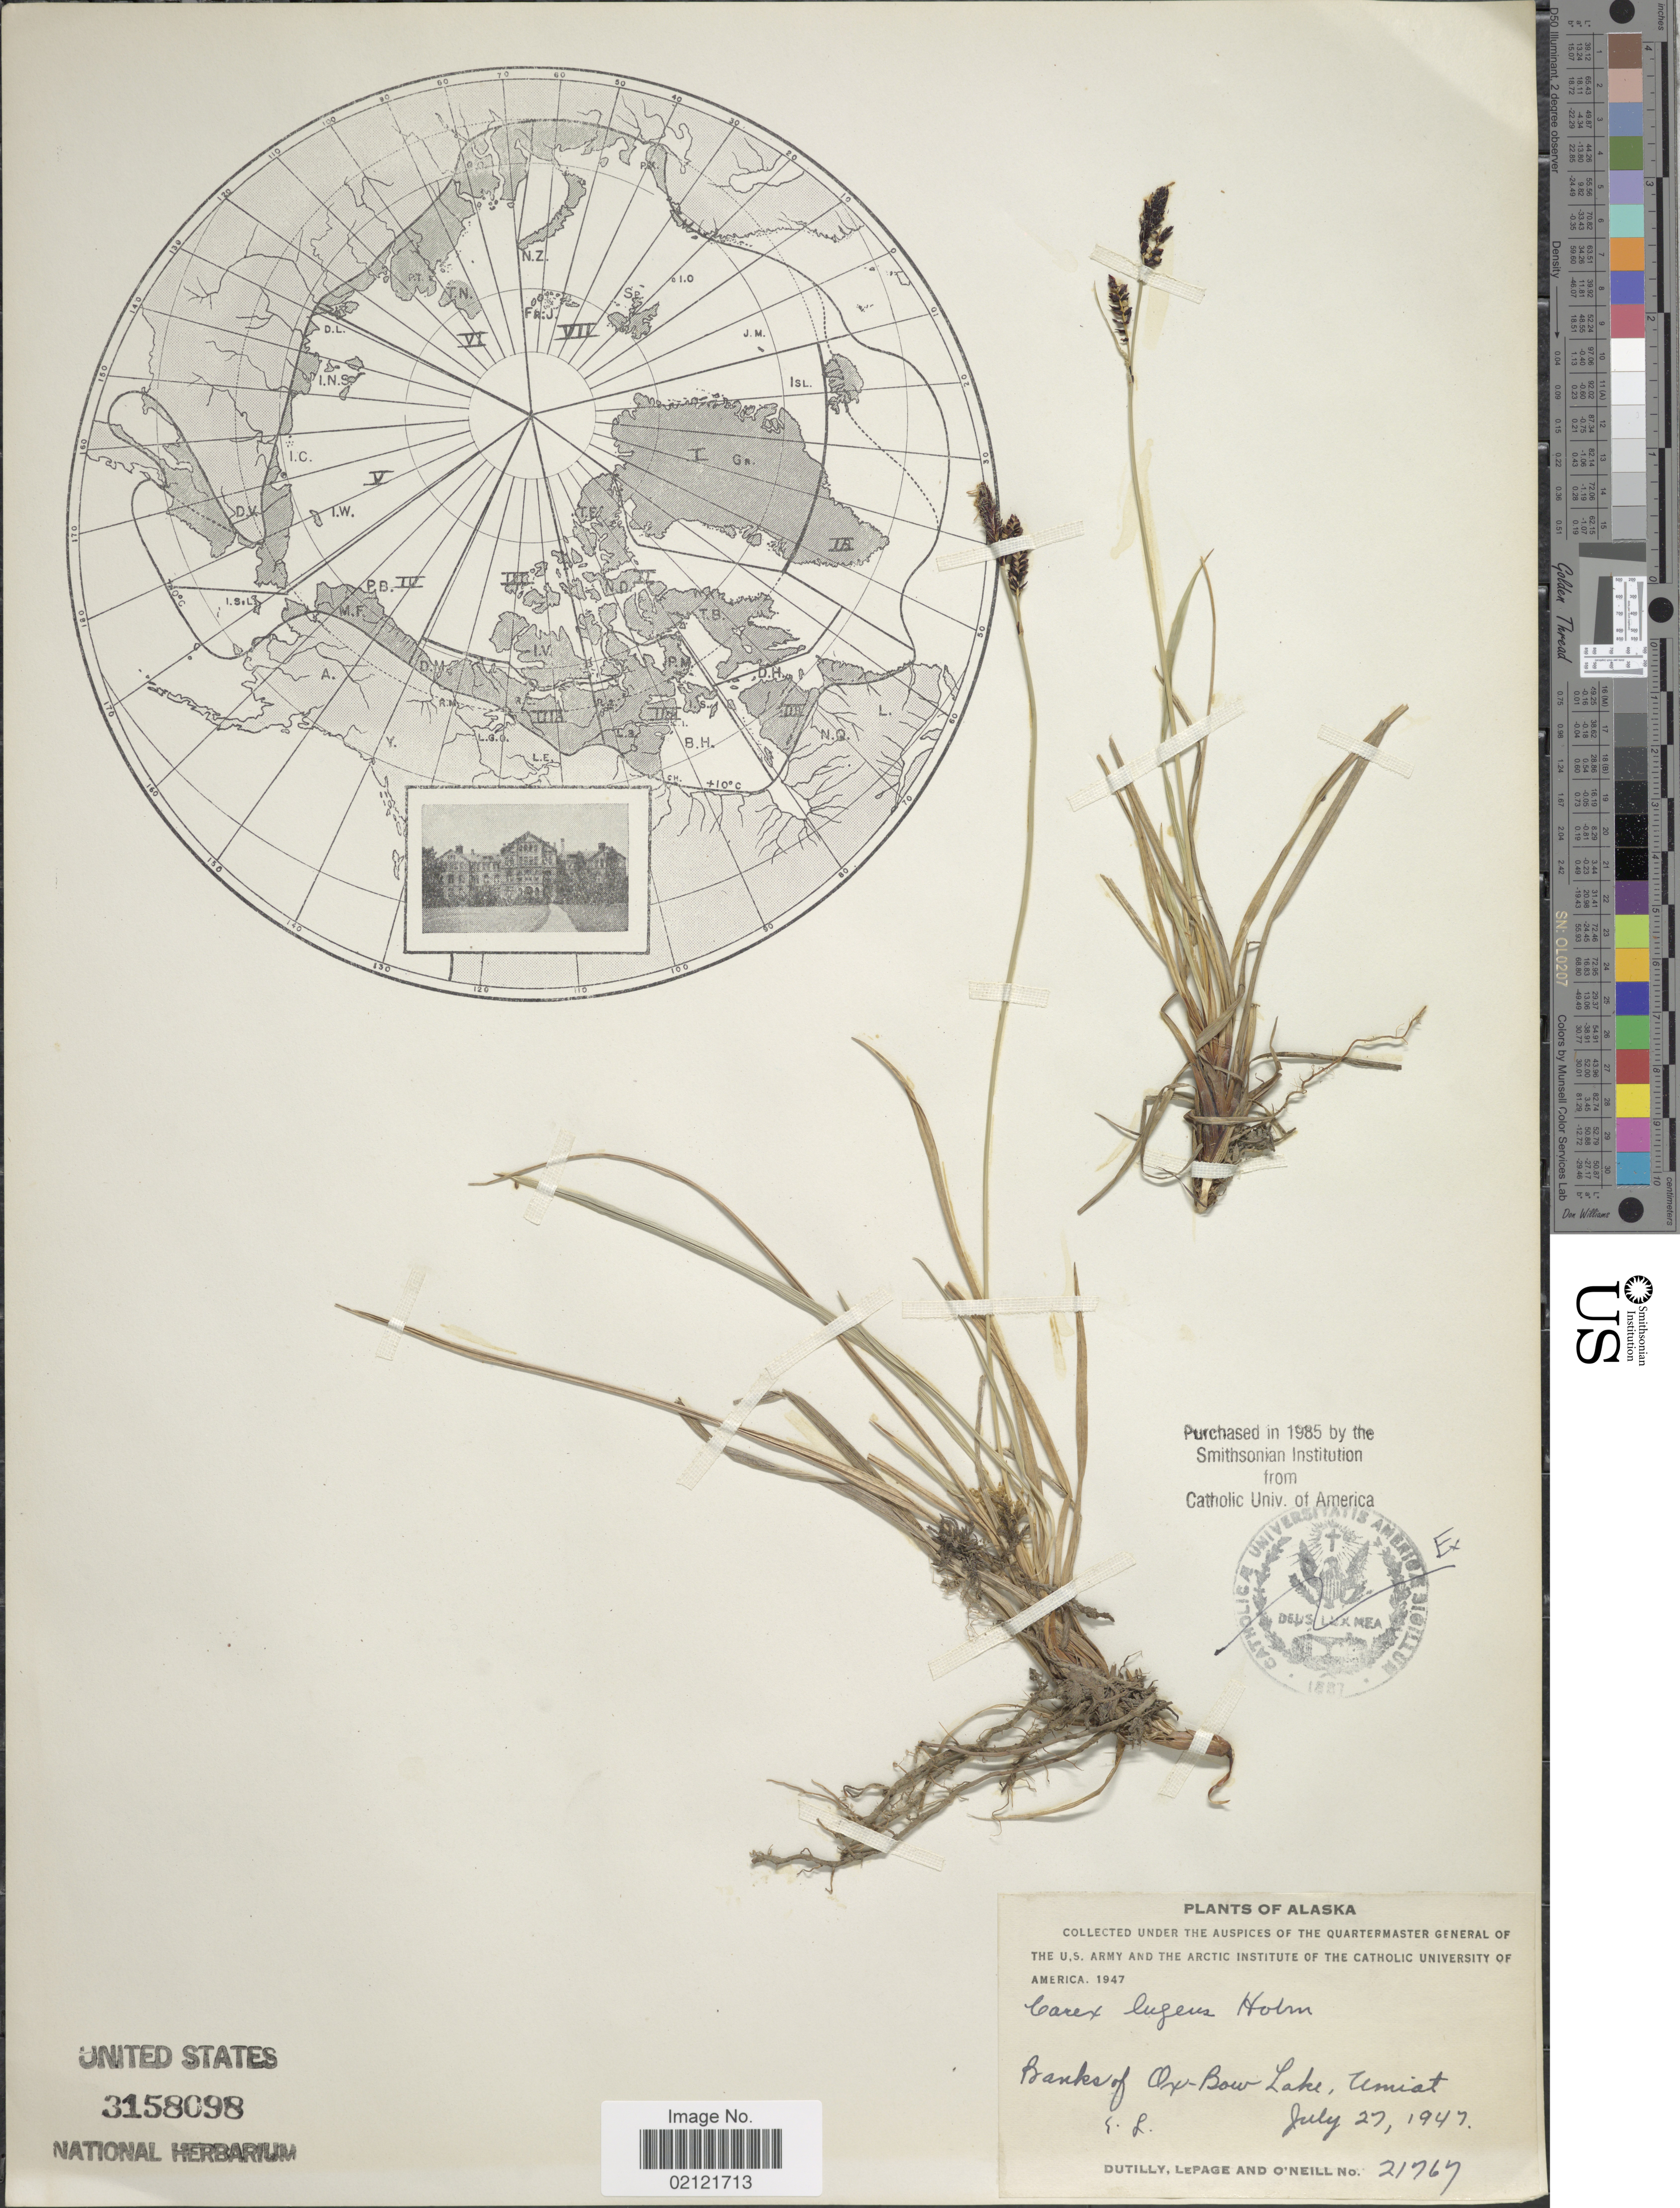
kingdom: Plantae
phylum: Tracheophyta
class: Liliopsida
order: Poales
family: Cyperaceae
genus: Carex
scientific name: Carex bigelowii subsp. lugens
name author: (Holm) T.V. Egorova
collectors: -. Dutilly, -. LePage & -. O'Neill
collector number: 21767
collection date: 1947-07-27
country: United States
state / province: Alaska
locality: Banks of Ox-Bow-Lake, Umiat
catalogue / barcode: US 3158098